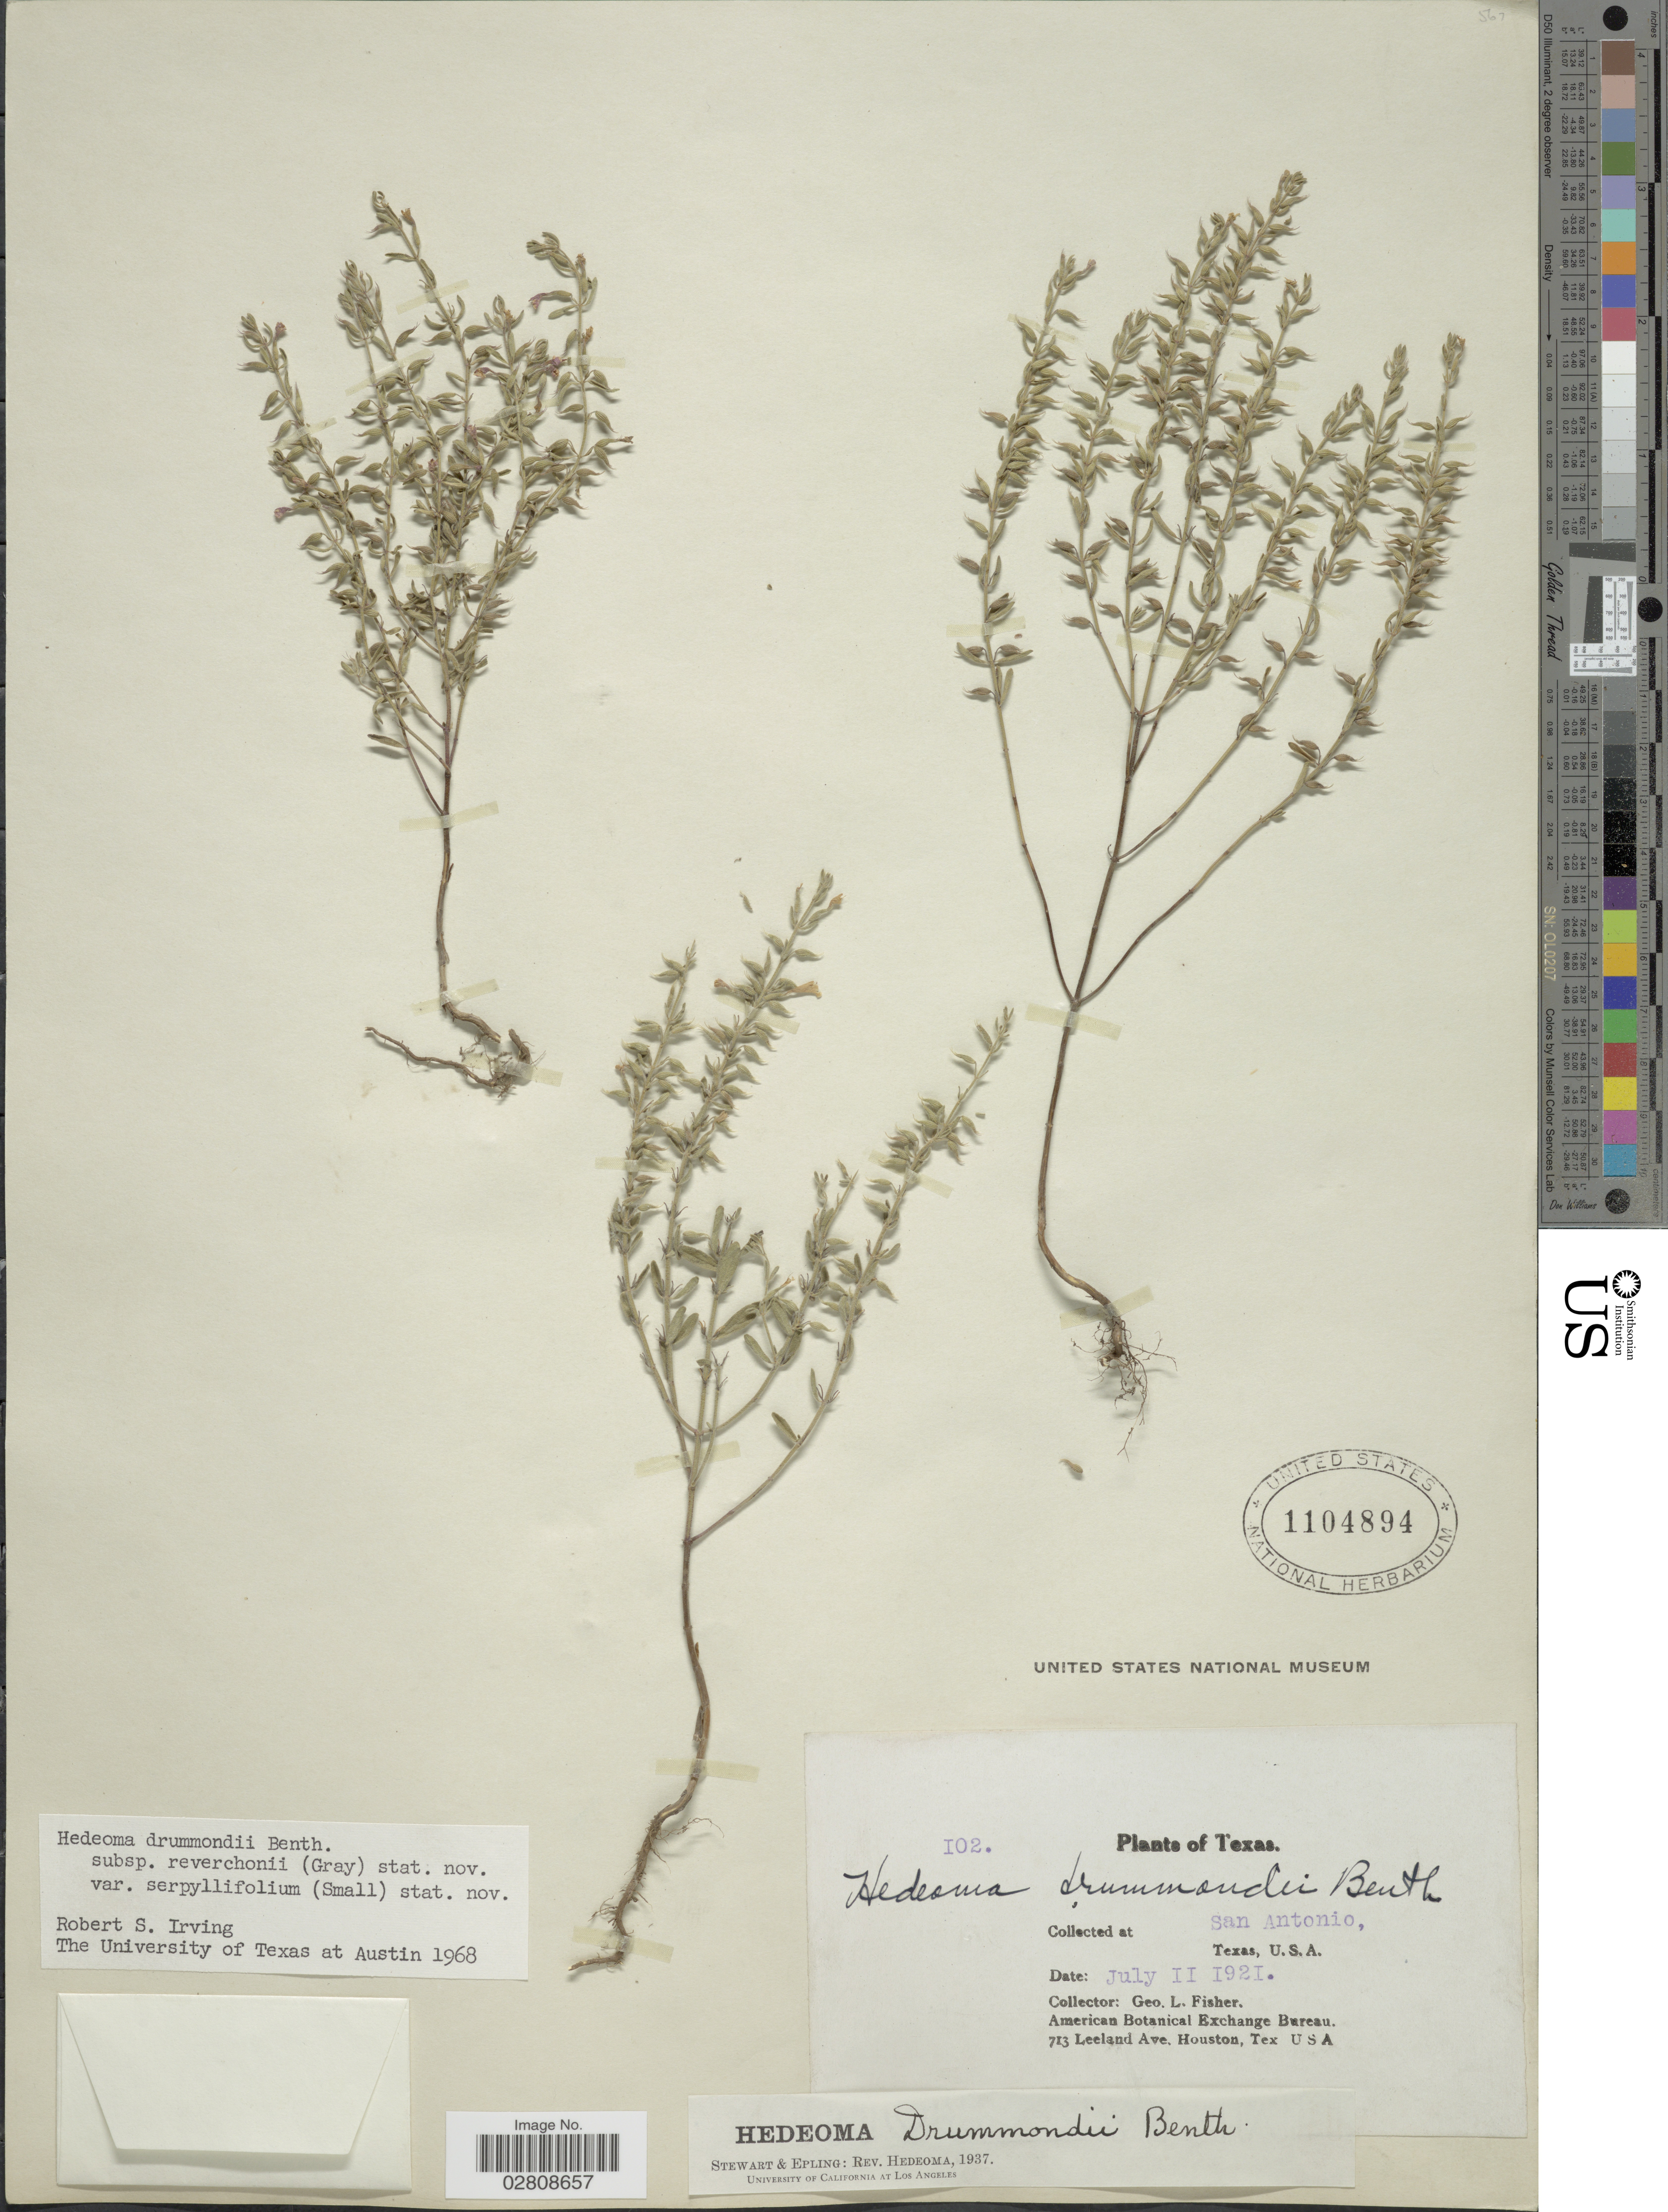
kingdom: Plantae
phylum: Tracheophyta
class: Magnoliopsida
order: Lamiales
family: Lamiaceae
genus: Hedeoma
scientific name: Hedeoma drummondii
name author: Benth.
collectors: G. L. Fisher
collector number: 102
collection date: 1921-07-11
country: United States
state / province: Texas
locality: San Antonio.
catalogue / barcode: US 1104894